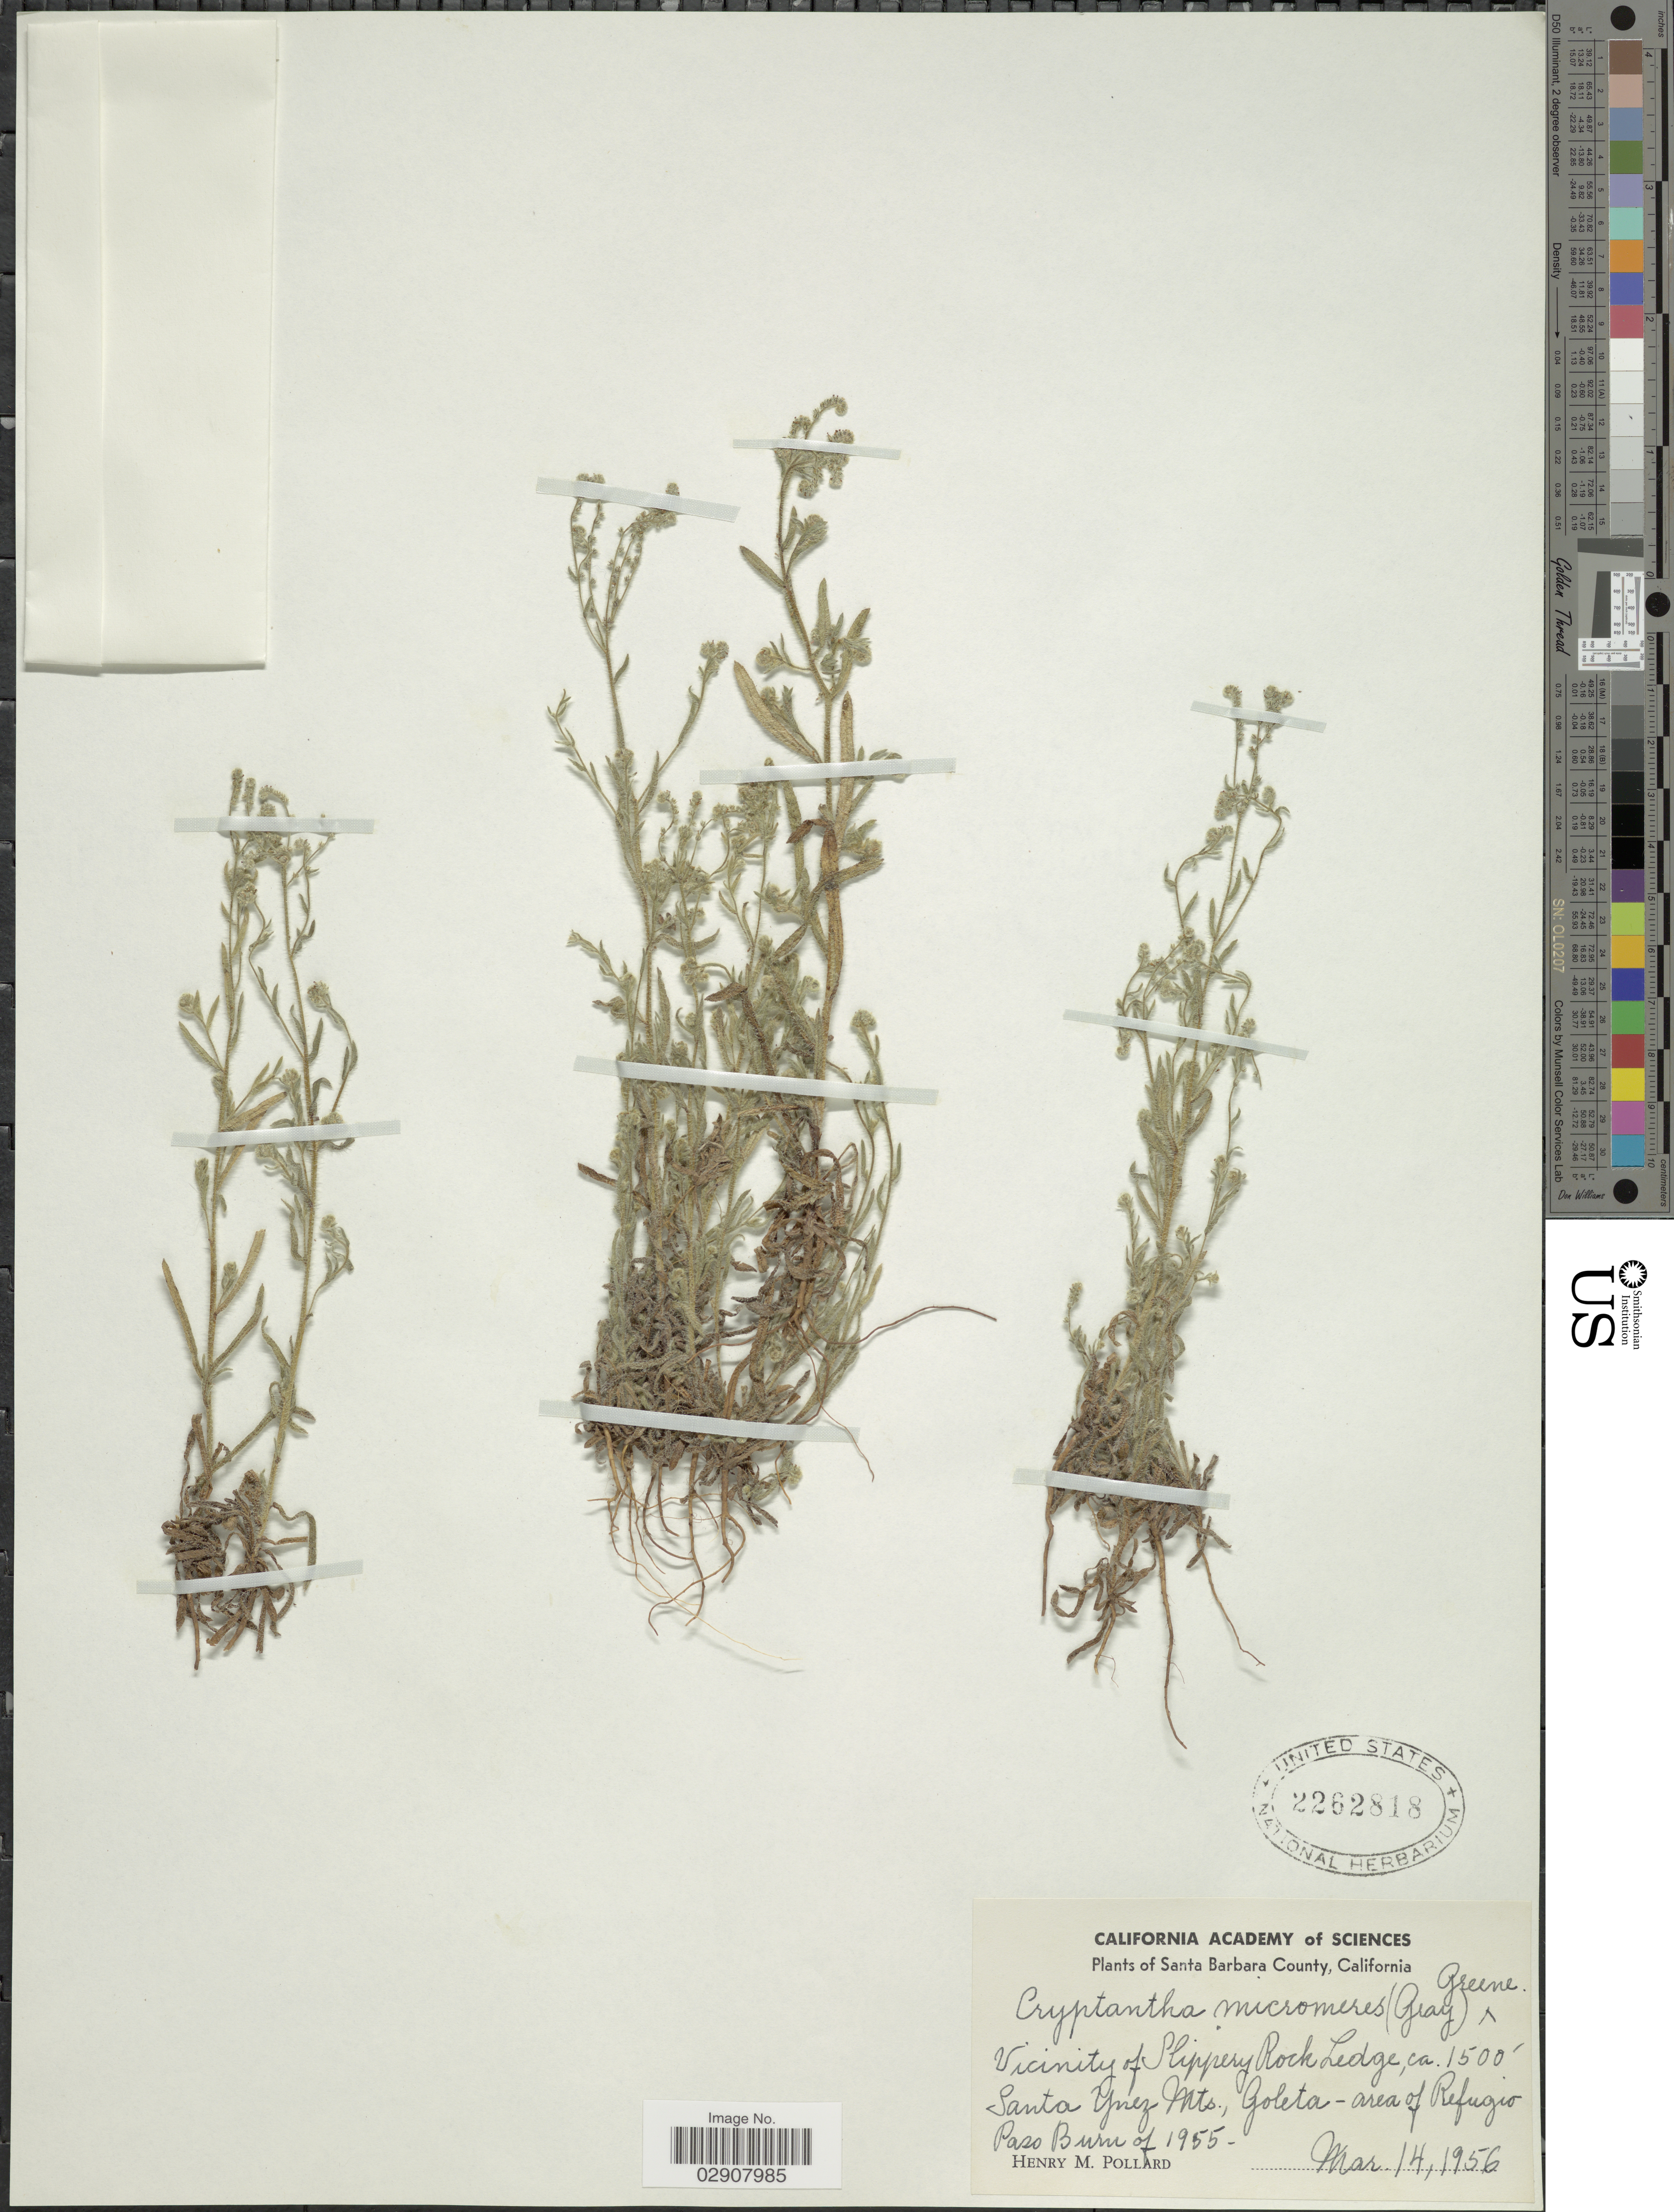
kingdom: Plantae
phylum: Tracheophyta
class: Magnoliopsida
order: Boraginales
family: Boraginaceae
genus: Cryptantha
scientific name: Cryptantha micromeres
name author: (A. Gray) S.W. Greene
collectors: H. M. Pollard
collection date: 1956-03-14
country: United States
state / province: California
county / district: Santa Barbara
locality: Santa Barbara County, Vicinity of Slippery Rock Ledge, Santa Ynez Mts., Goleta-area of Refugio, Paso Buru of 1955.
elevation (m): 457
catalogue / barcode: US 2262818